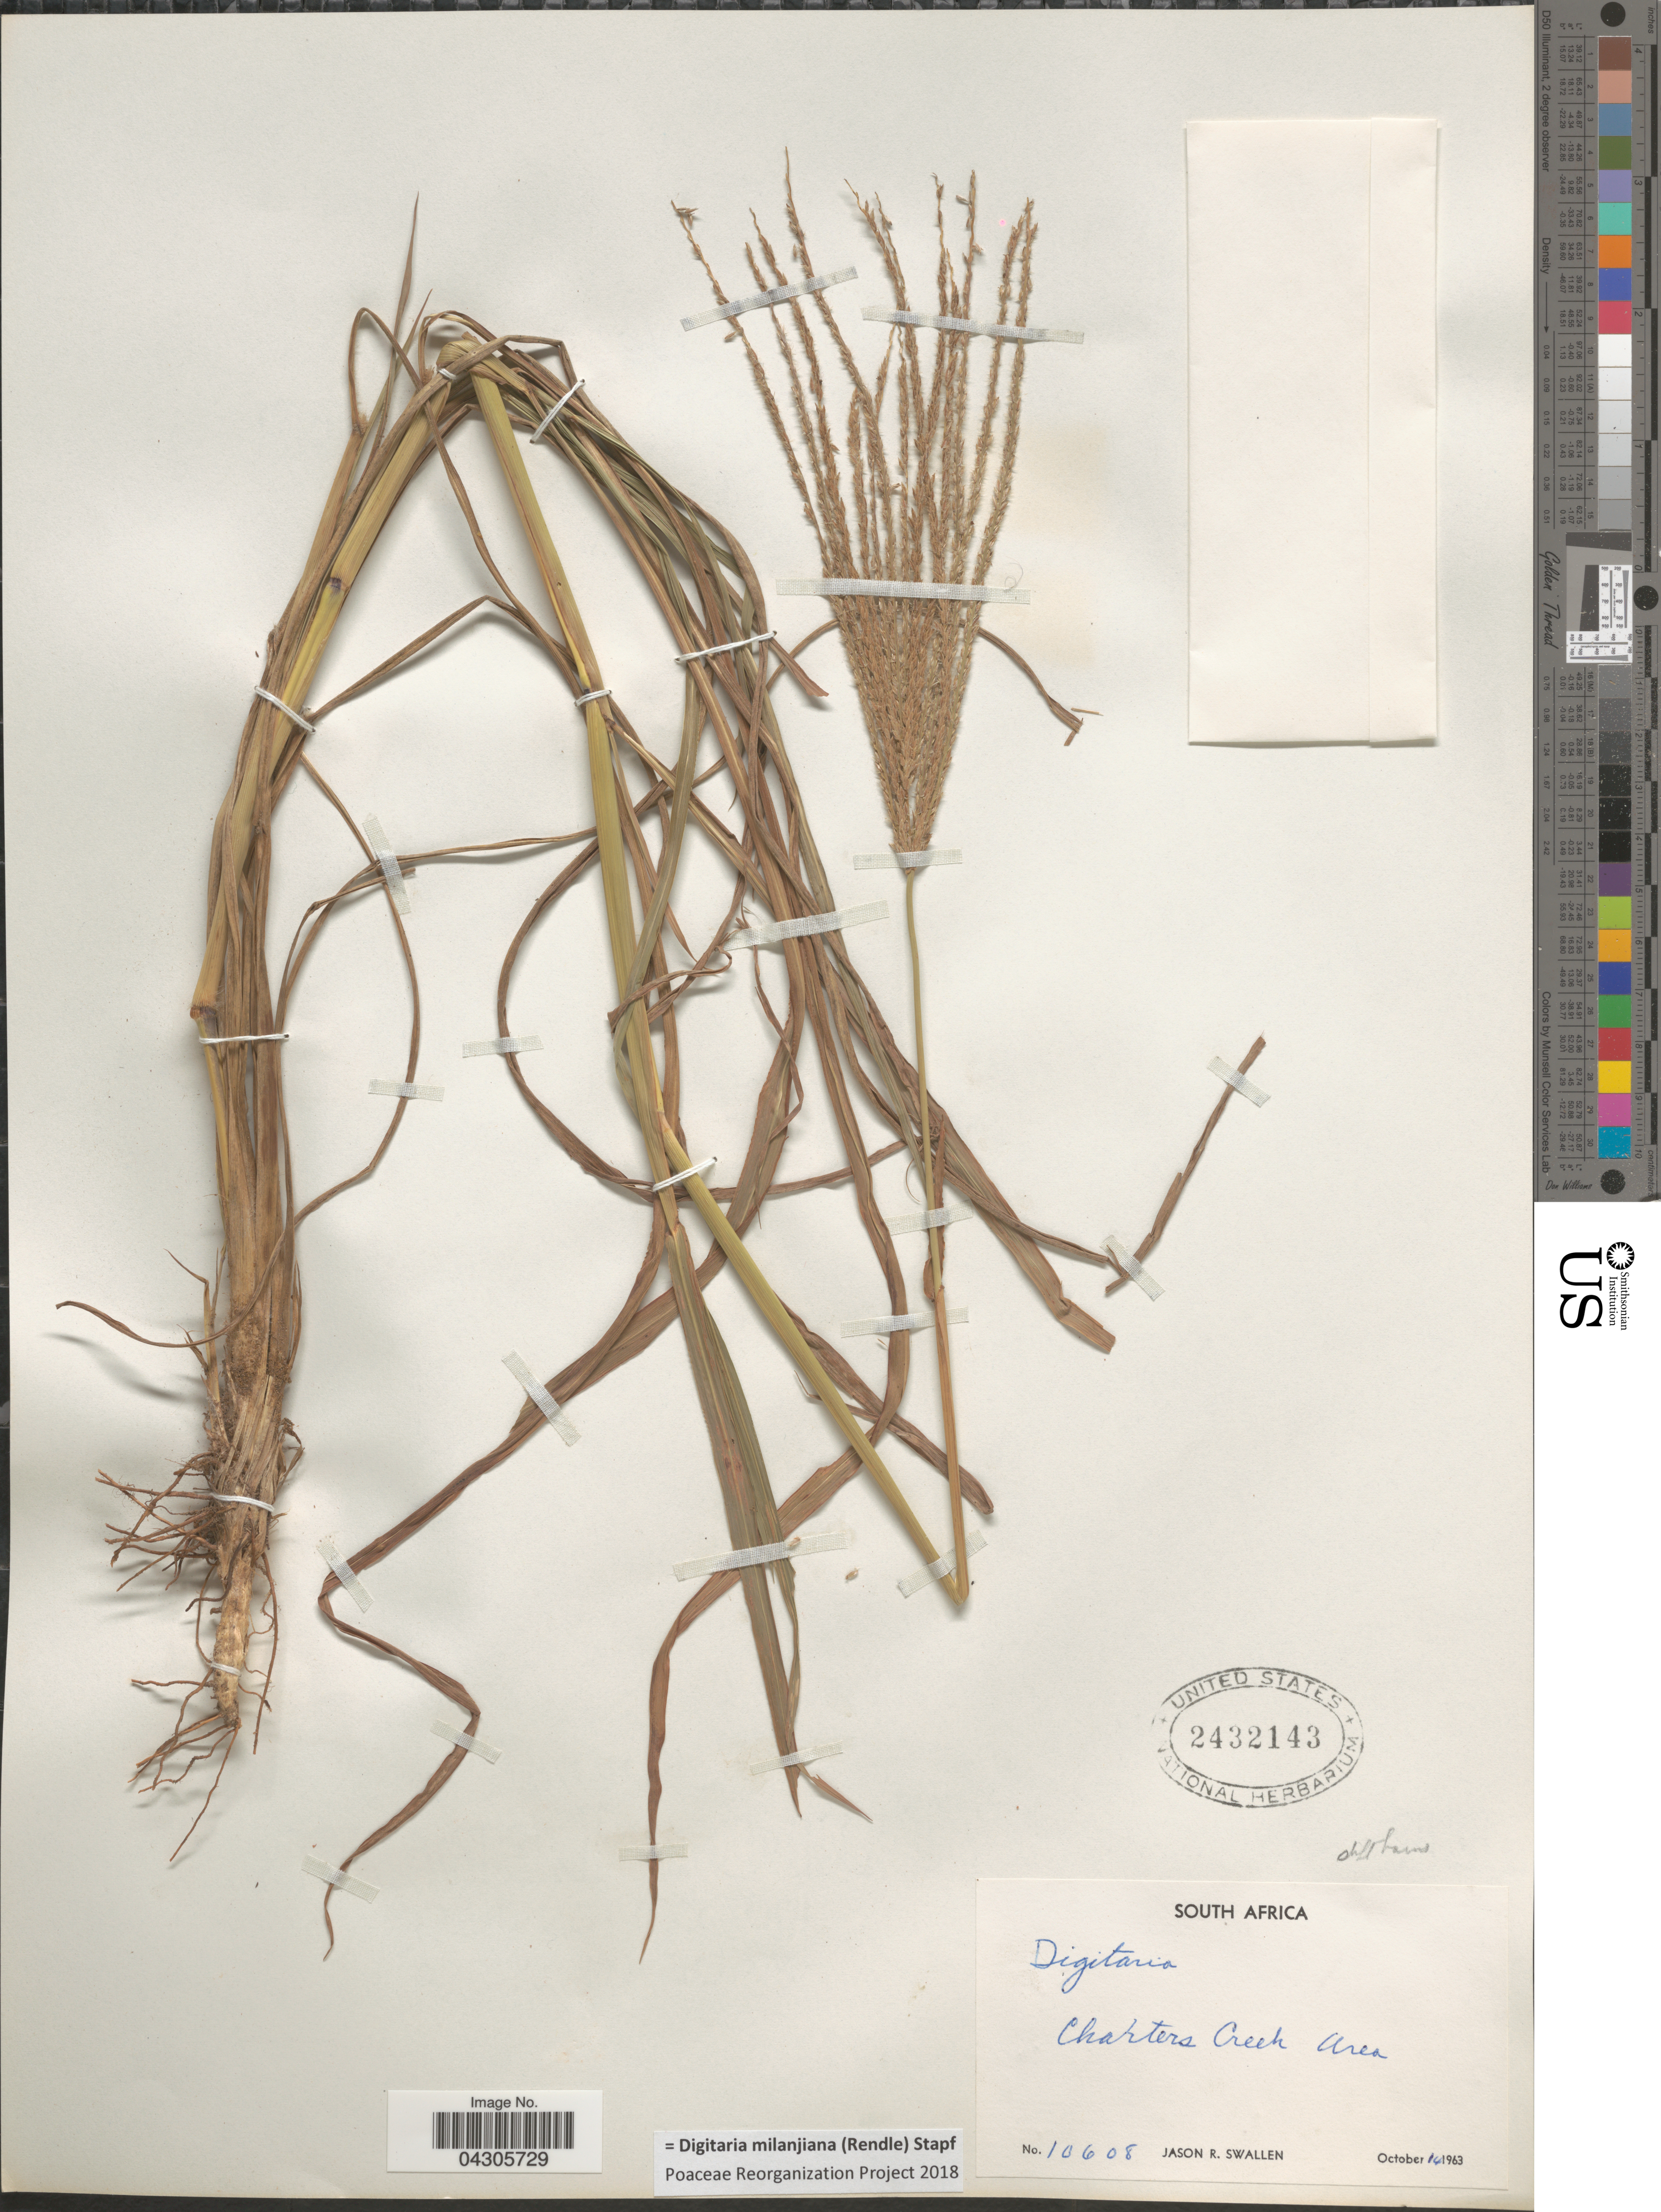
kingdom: Plantae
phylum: Tracheophyta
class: Liliopsida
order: Poales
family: Poaceae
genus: Digitaria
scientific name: Digitaria milanjiana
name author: (Rendle) Stapf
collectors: J. R. Swallen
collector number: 10608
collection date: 1963-10-14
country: South Africa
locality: Charters Creek Area.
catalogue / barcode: US 2432143